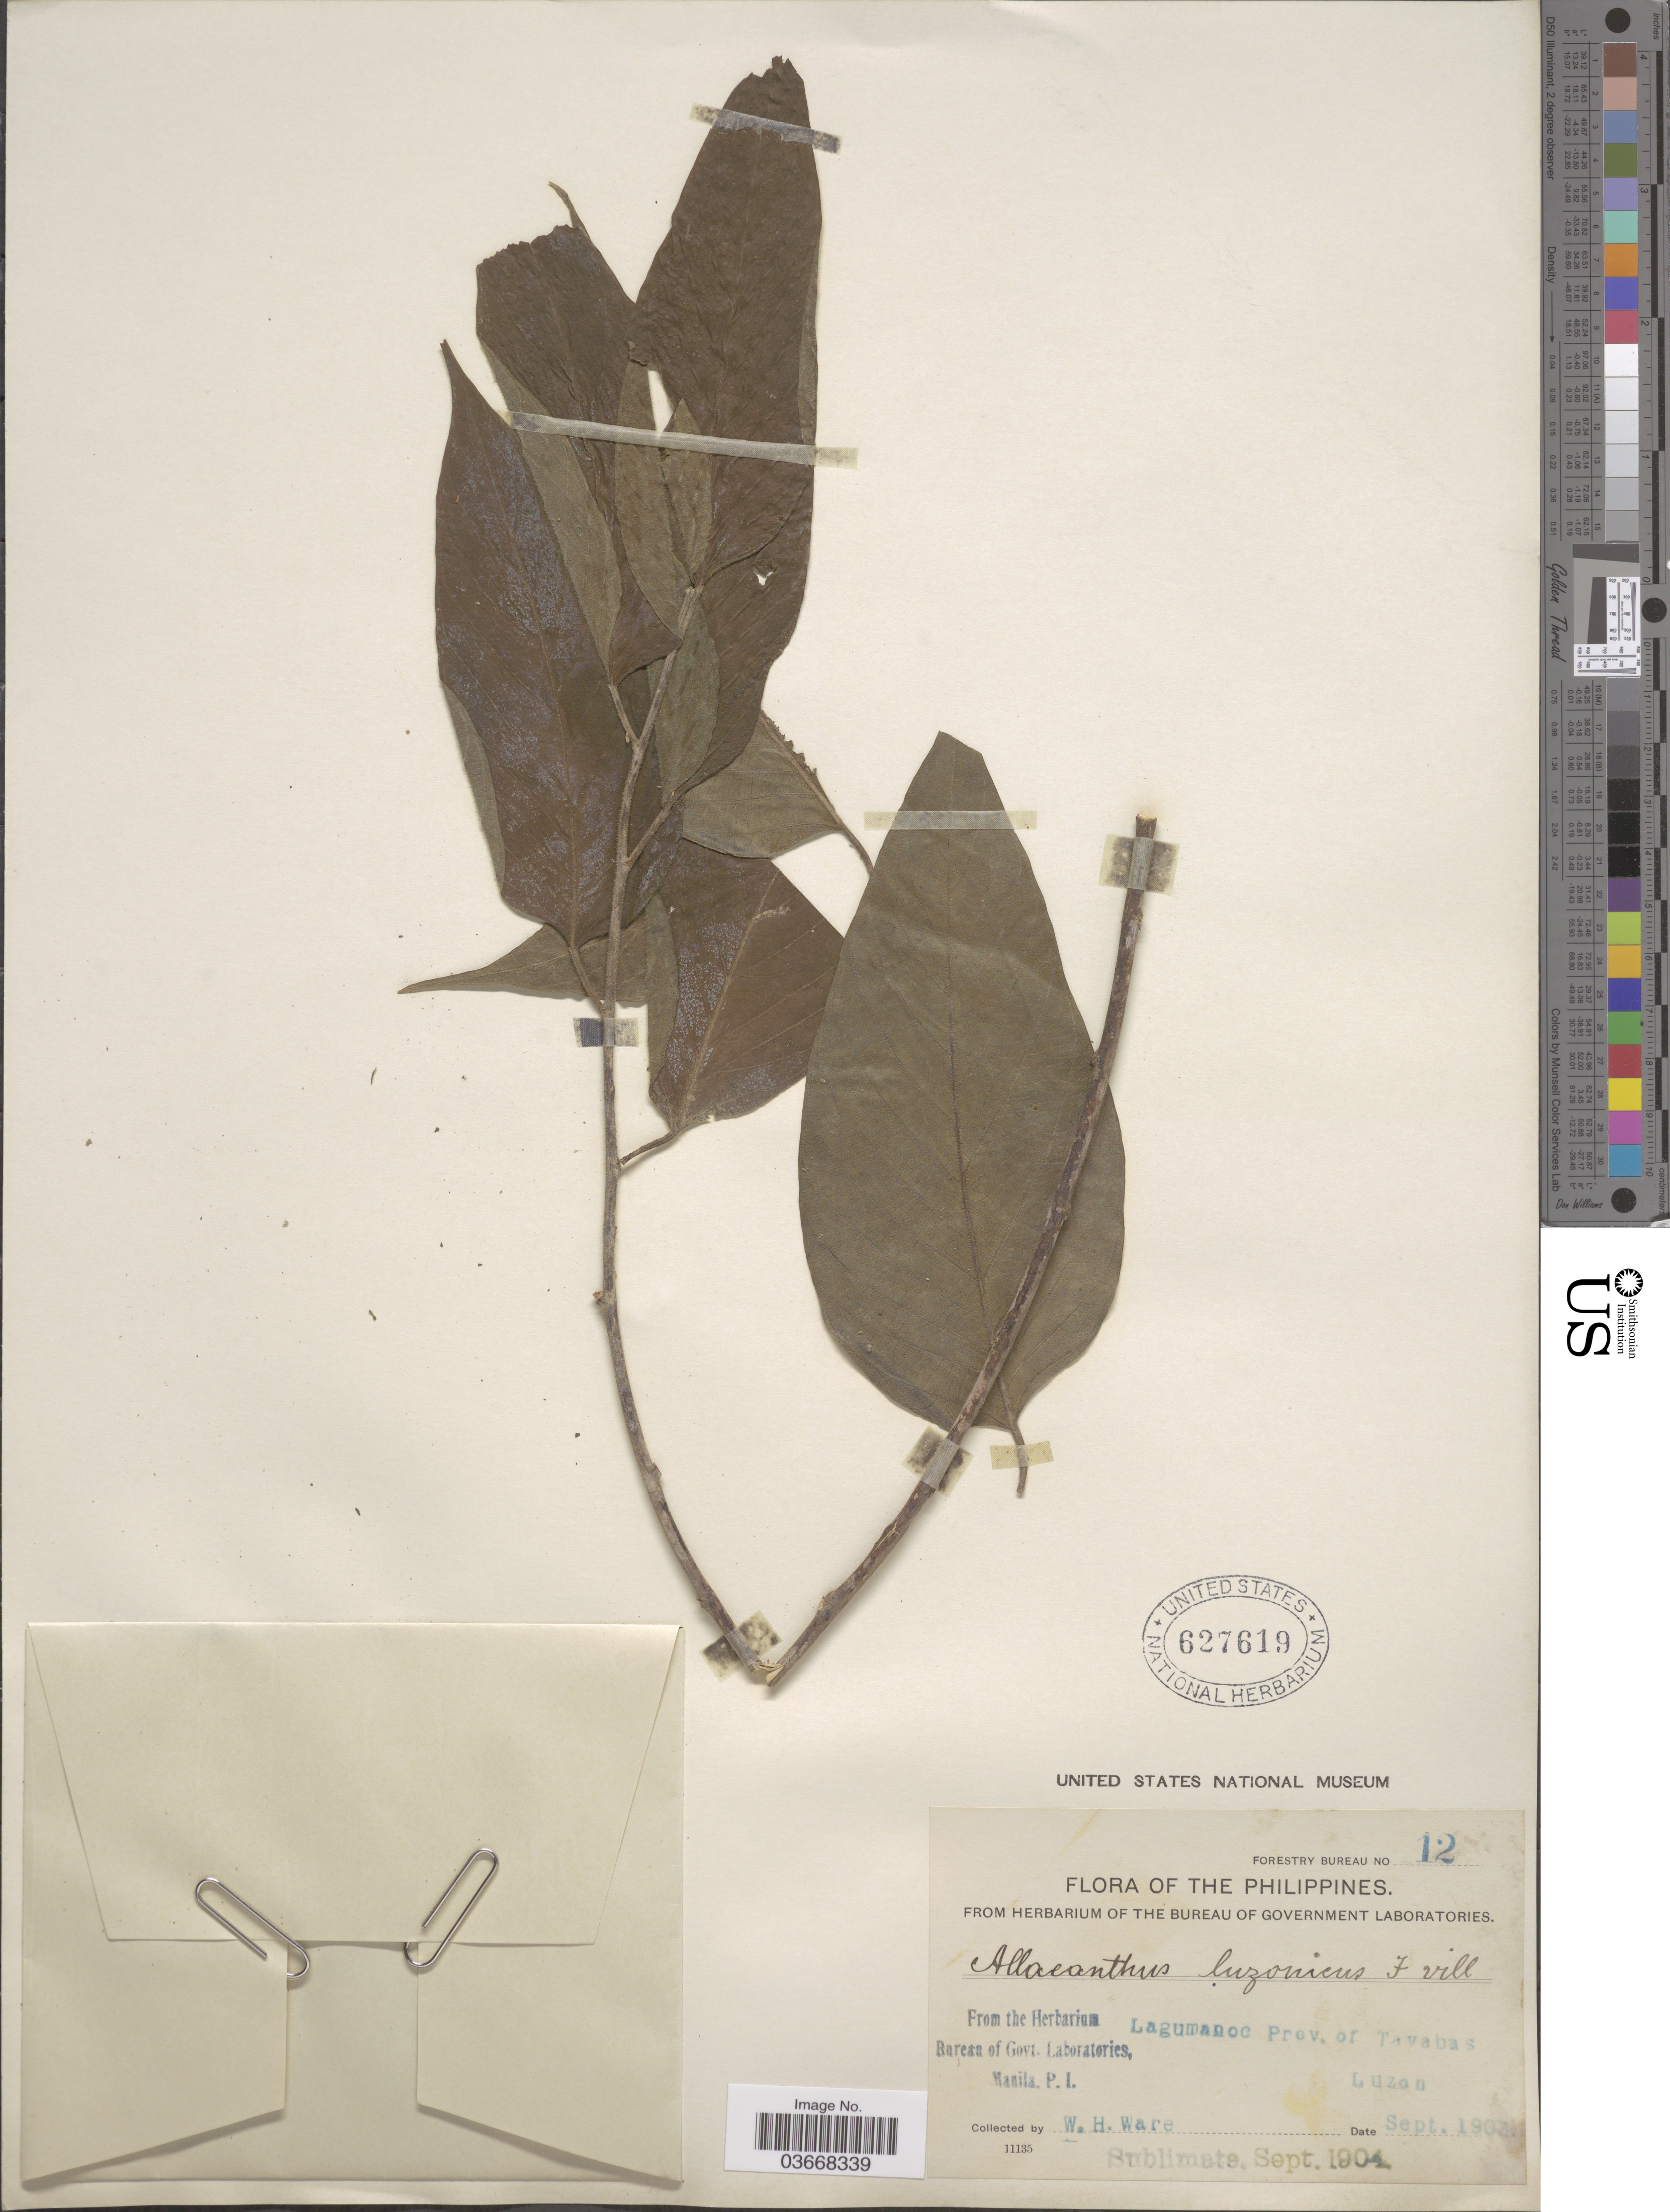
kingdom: Plantae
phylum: Tracheophyta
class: Magnoliopsida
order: Rosales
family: Moraceae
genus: Allaeanthus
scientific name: Allaeanthus luzonicus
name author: Fern.-Vill.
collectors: W. Ware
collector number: Forestry Bureau 12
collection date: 1903-09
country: Philippines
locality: Lagumanoc Prov. of Tayabas. Luzon.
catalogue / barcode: US 627619